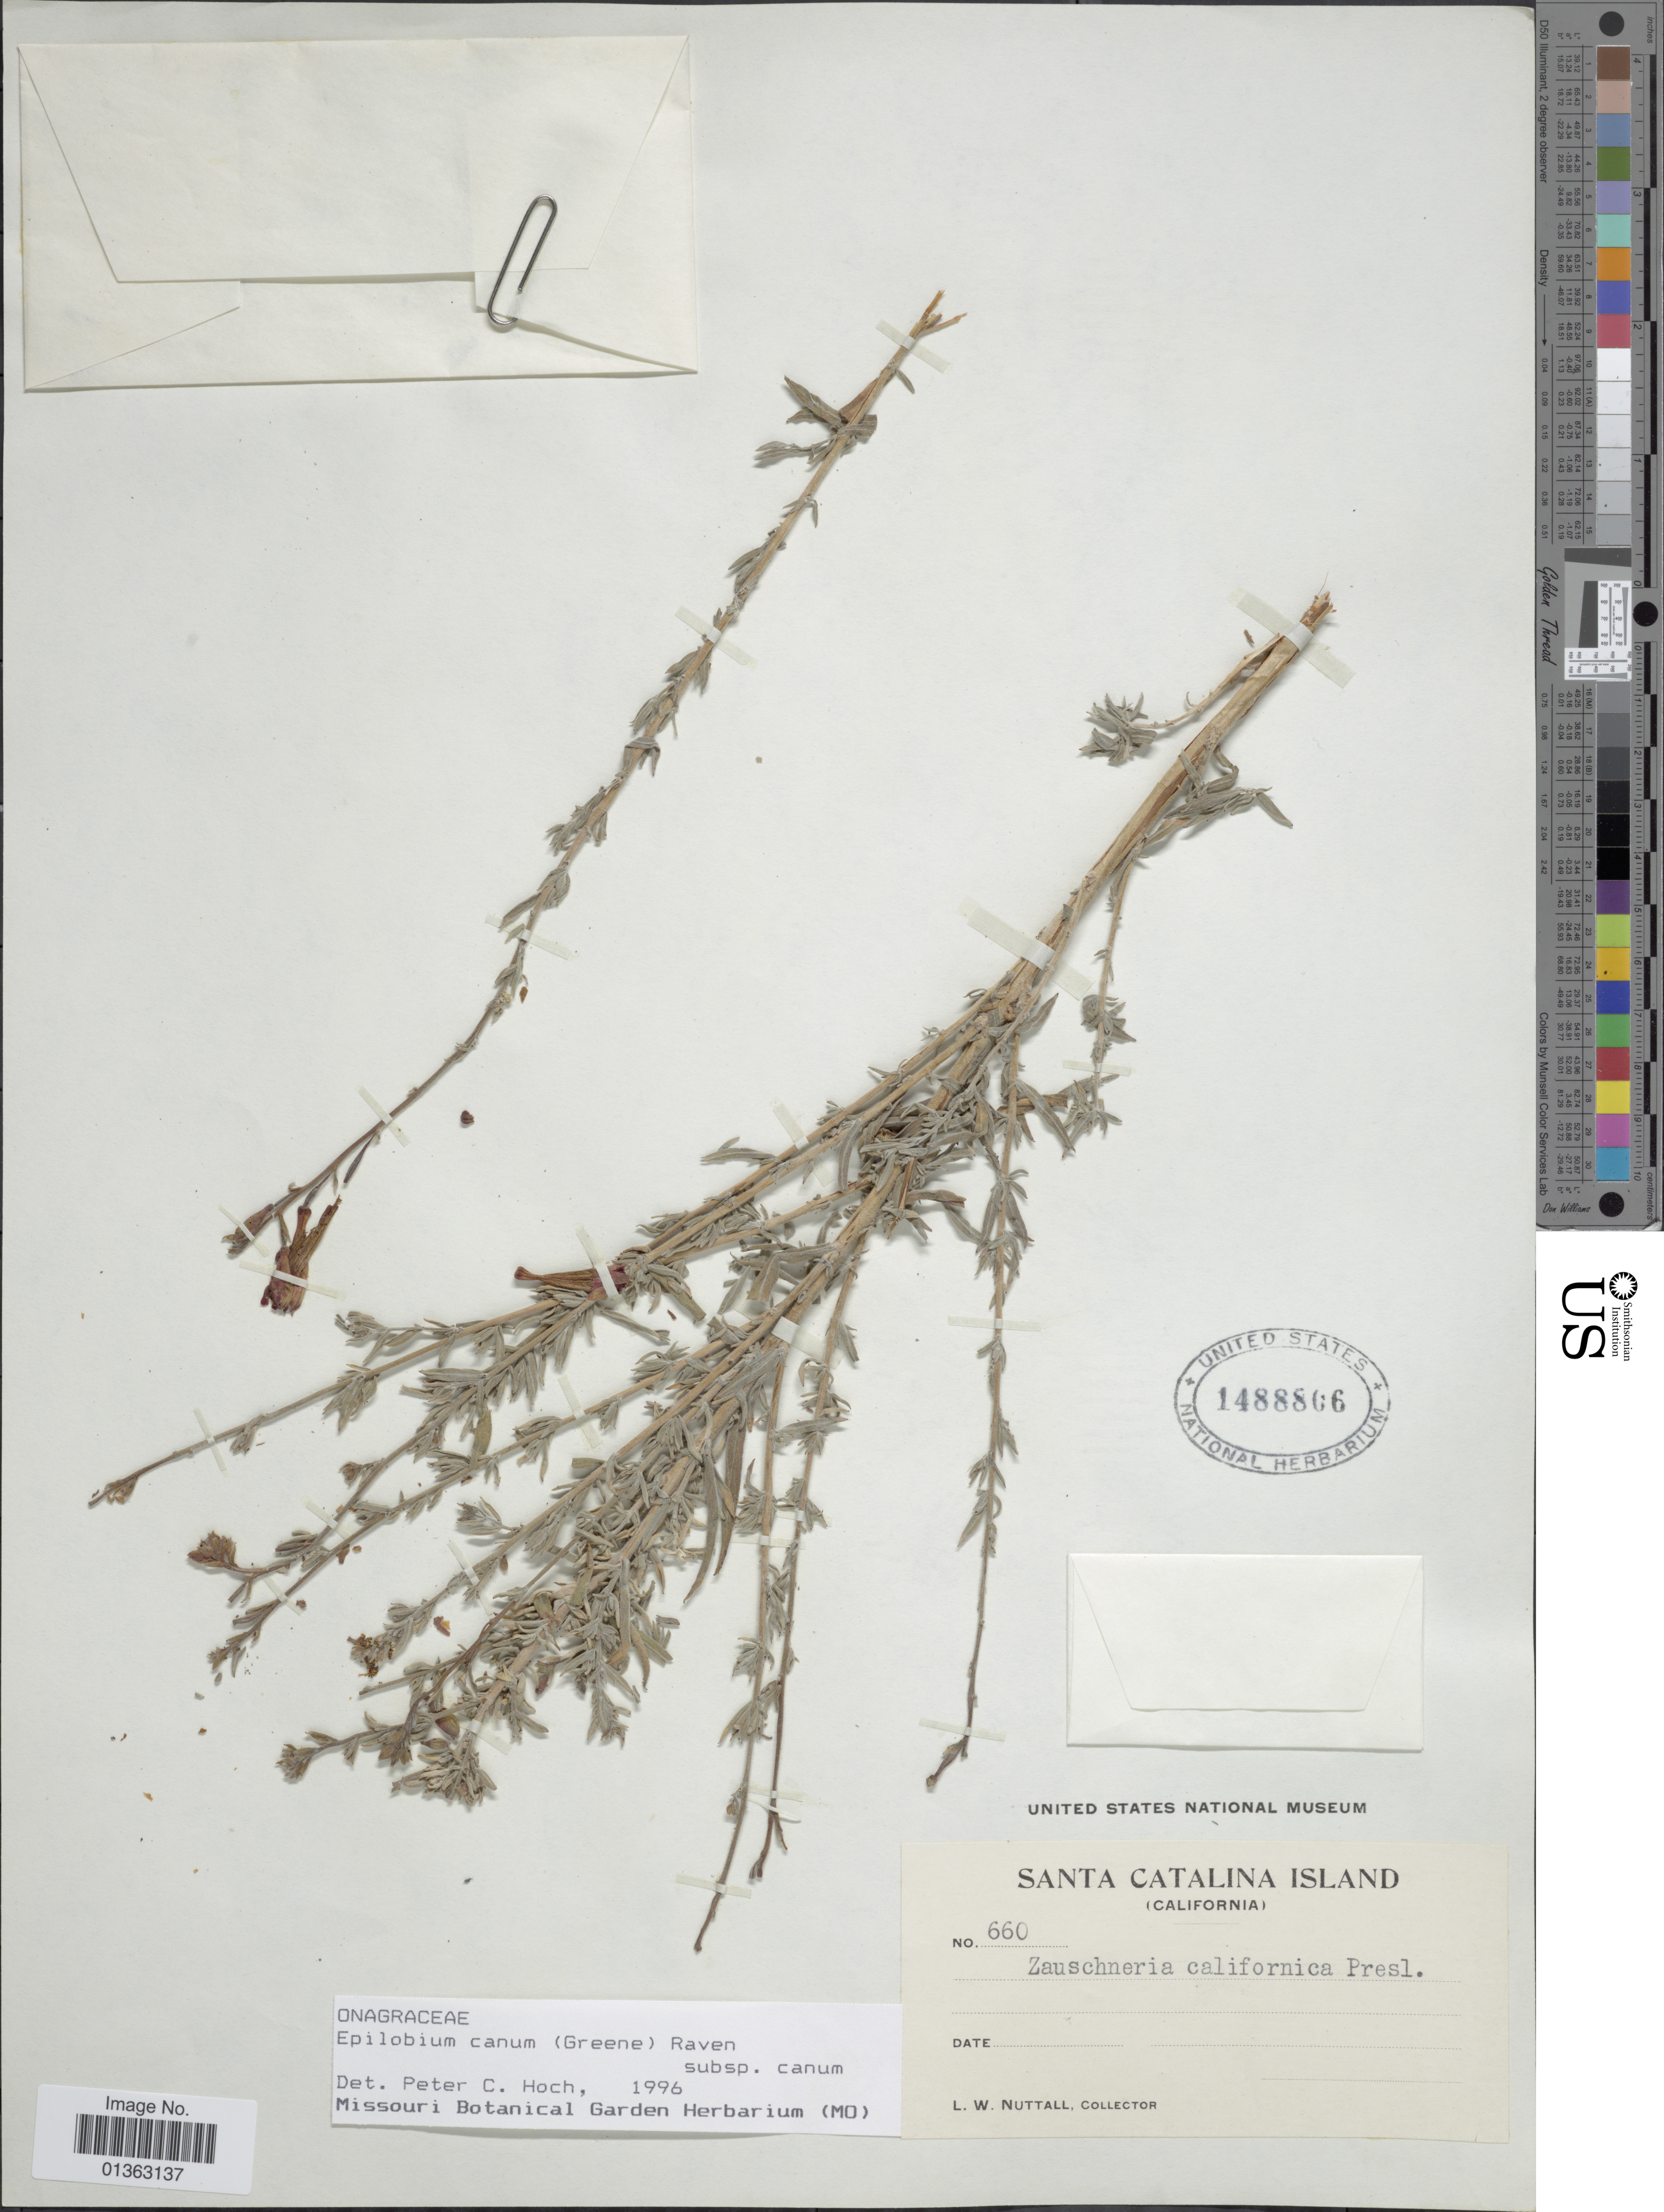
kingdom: Plantae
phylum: Tracheophyta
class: Magnoliopsida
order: Myrtales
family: Onagraceae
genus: Epilobium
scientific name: Epilobium canum subsp. canum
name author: (Greene) P.H. Raven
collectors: L. W. Nuttall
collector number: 660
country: United States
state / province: California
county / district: Los Angeles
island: Santa Catalina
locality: Santa Catalina Island.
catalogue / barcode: US 1488806